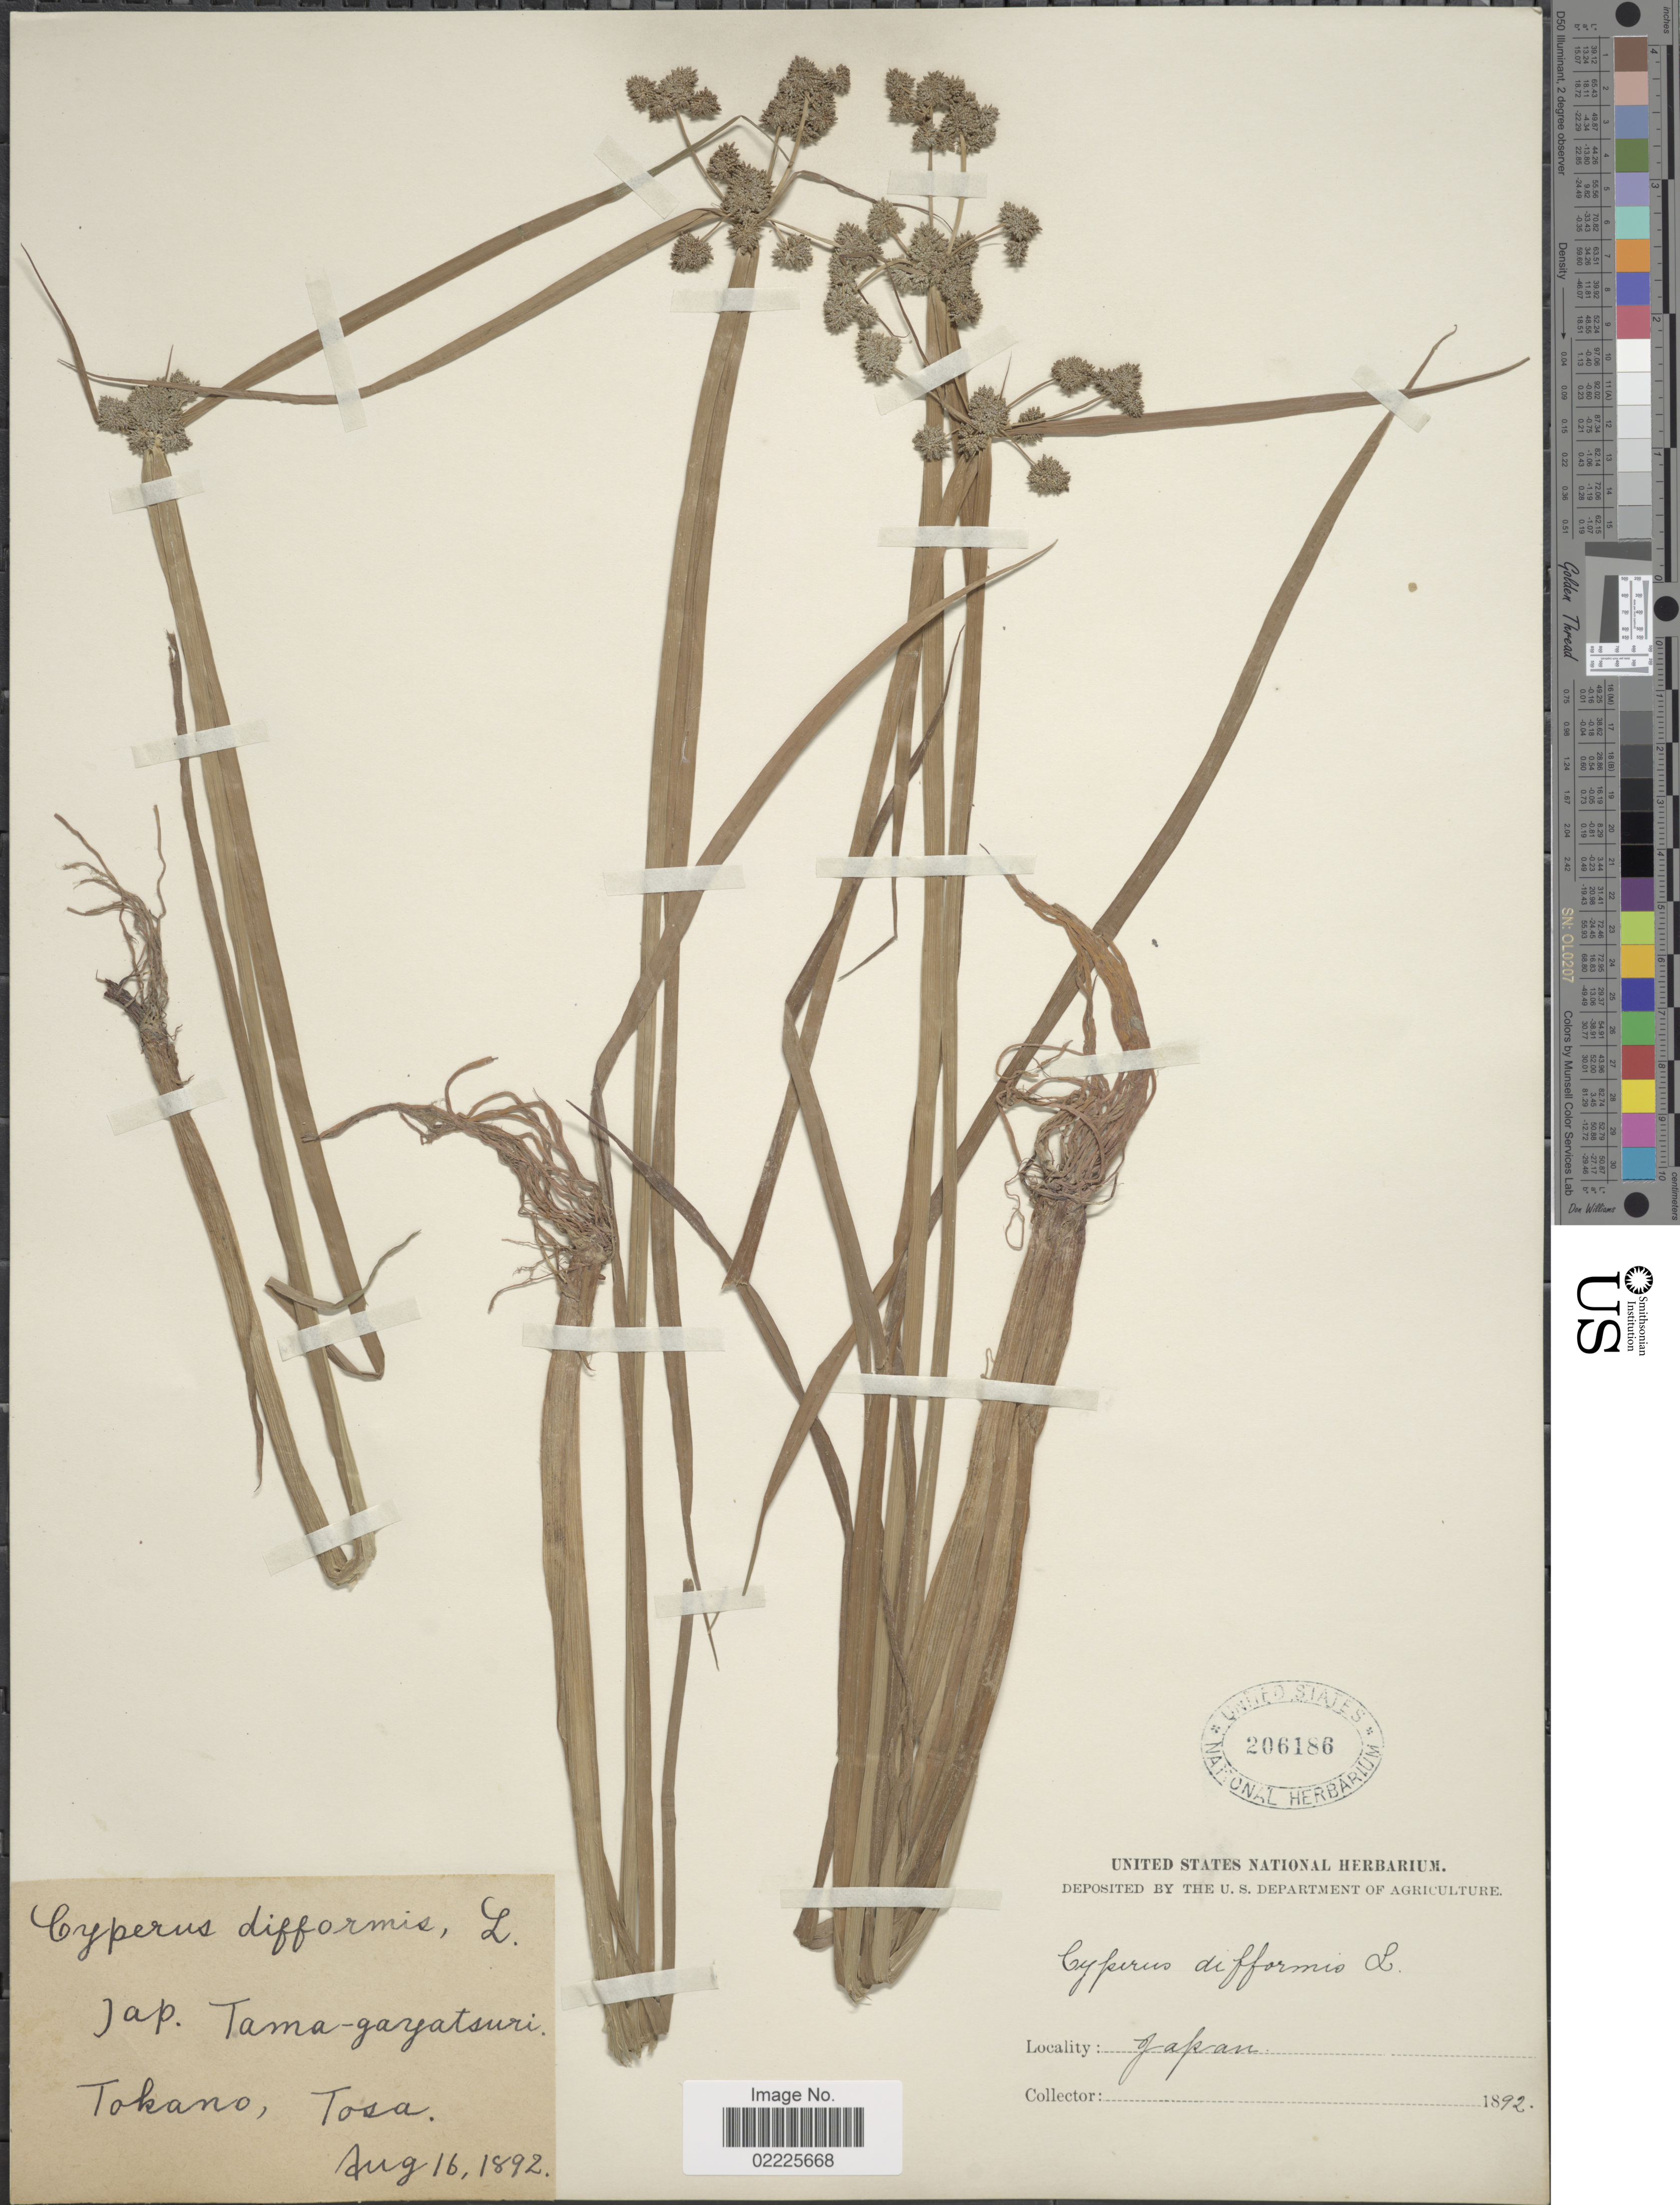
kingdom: Plantae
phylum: Tracheophyta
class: Liliopsida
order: Poales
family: Cyperaceae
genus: Cyperus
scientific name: Cyperus difformis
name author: L.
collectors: ex herb. United States National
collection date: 1892-08-16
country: Japan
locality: Tokano, Tosa.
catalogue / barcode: US 206186